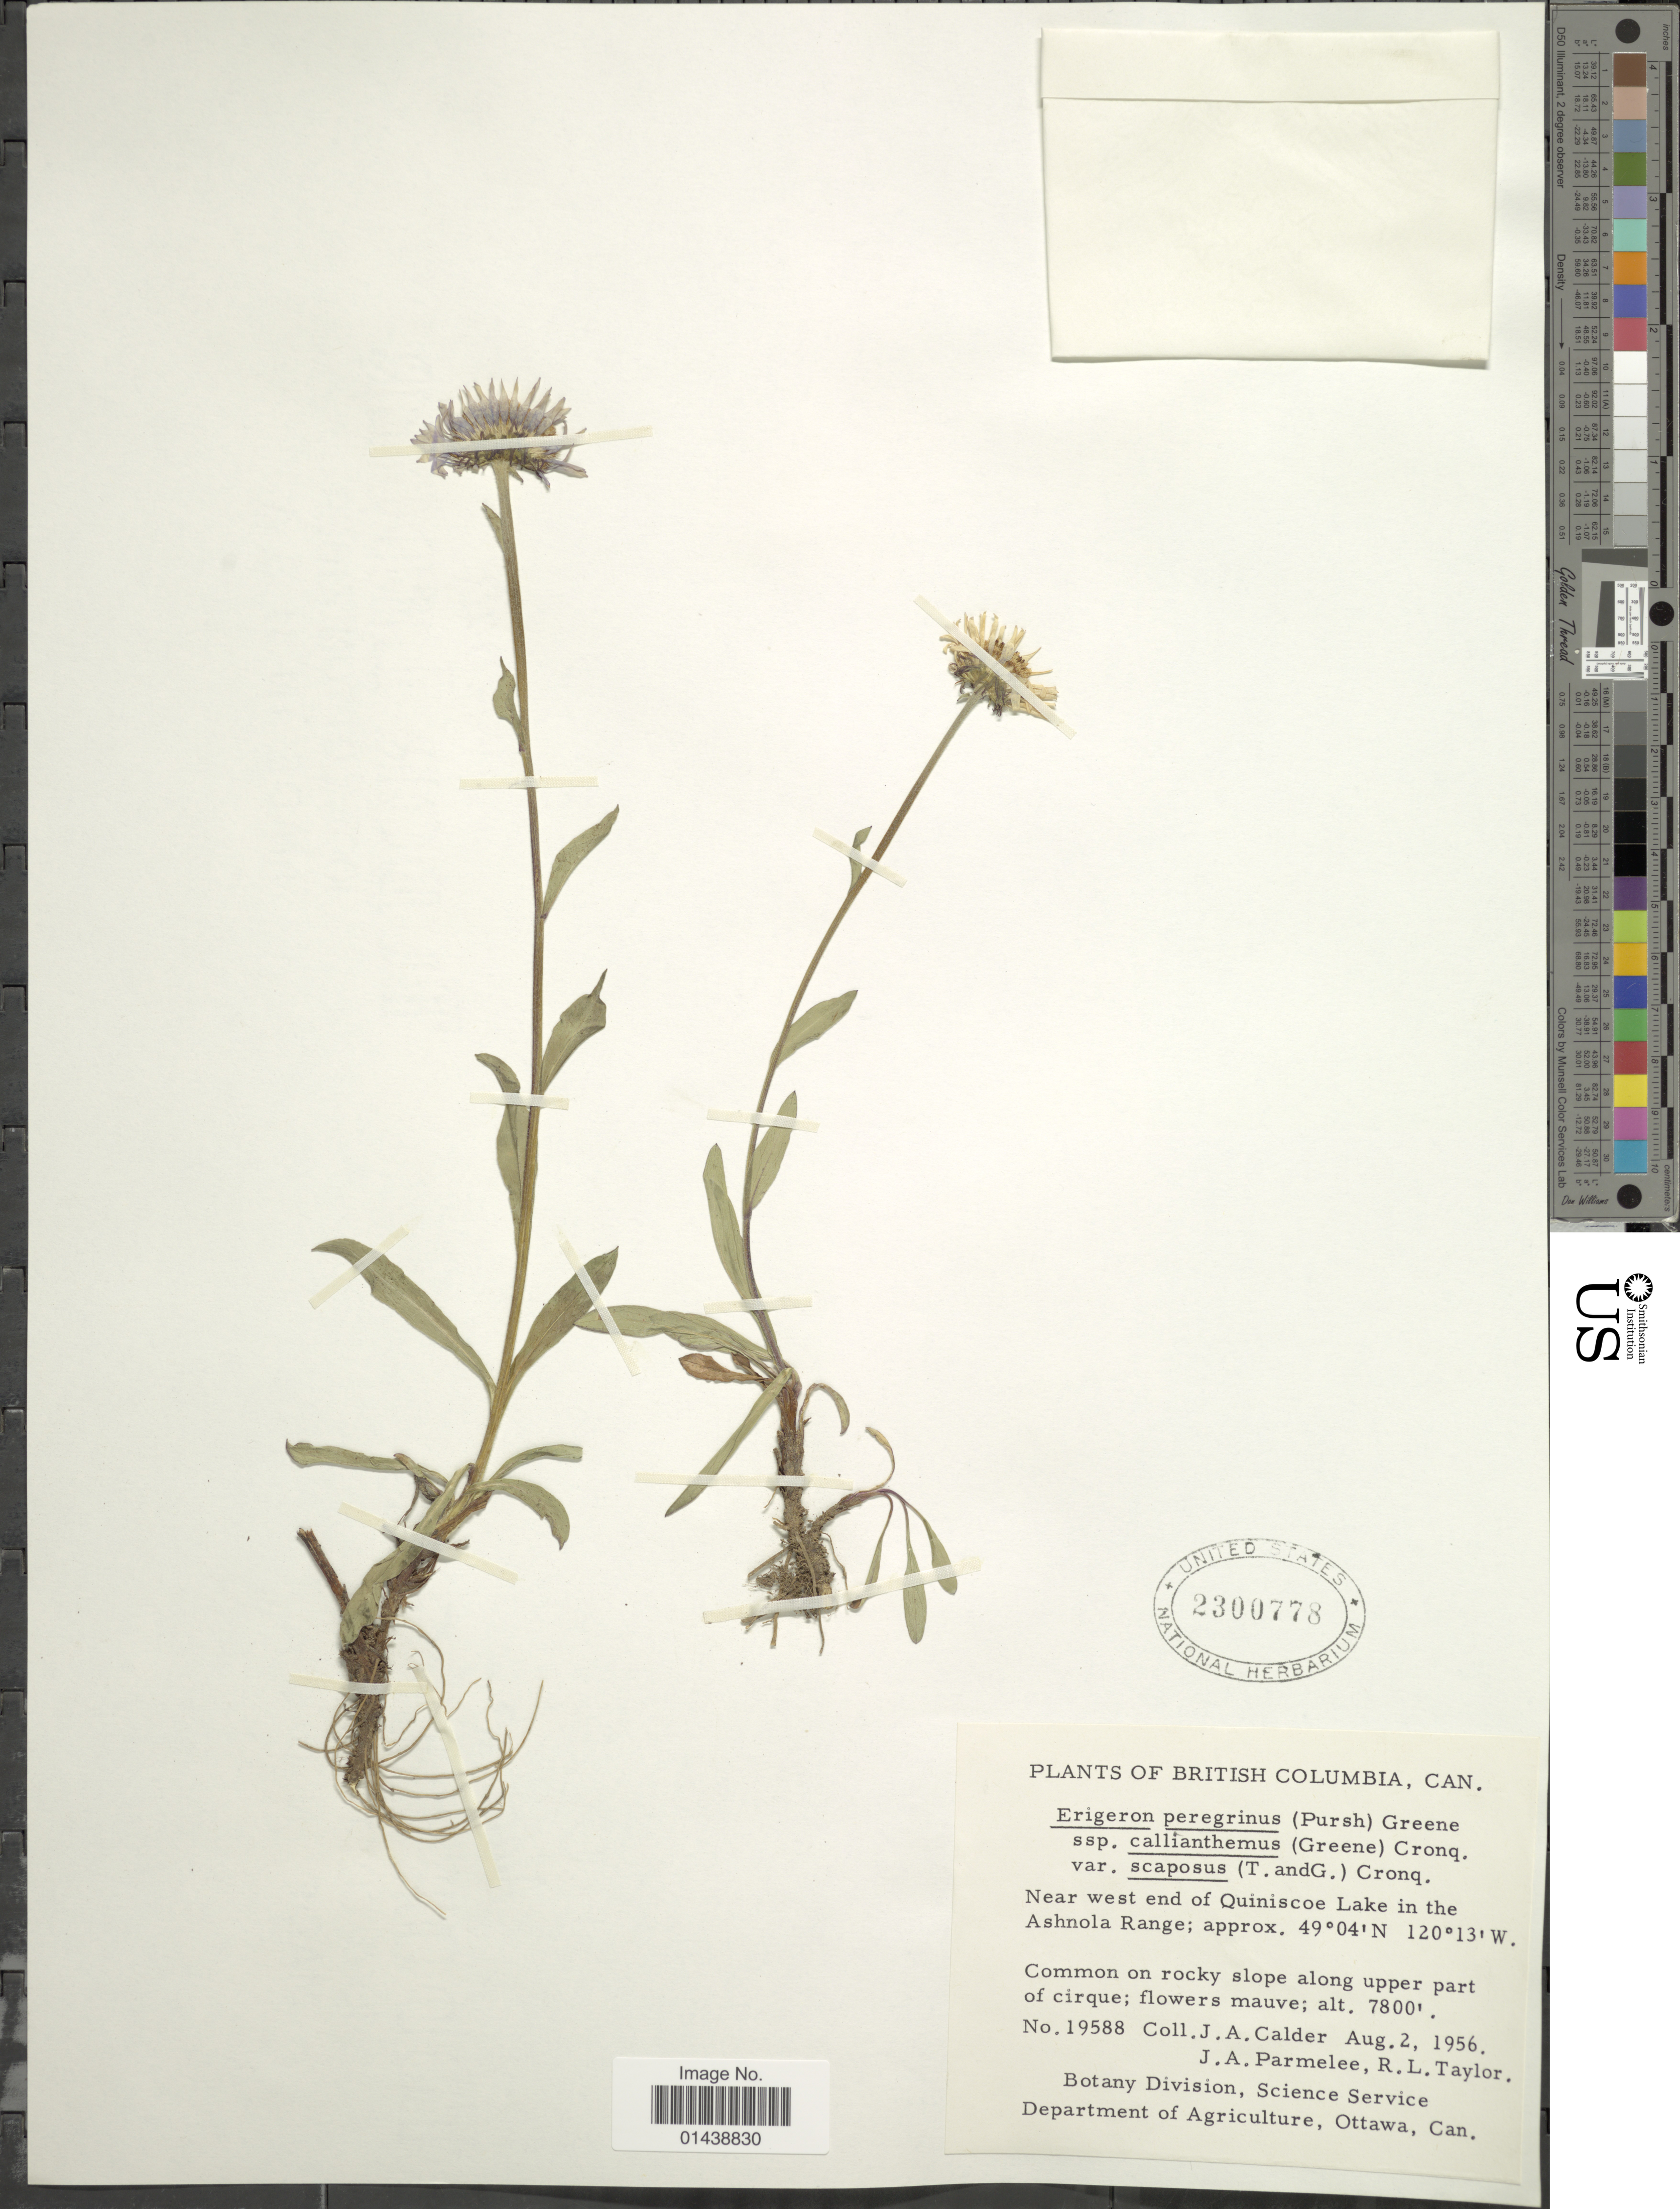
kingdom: Plantae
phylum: Tracheophyta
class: Magnoliopsida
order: Asterales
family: Asteraceae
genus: Erigeron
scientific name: Erigeron peregrinus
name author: (Banks ex Pursh) Greene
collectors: J. A. Calder, J. A. Parmelee & R. Taylor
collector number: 19588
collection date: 1956-08-02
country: Canada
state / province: British Columbia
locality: Near west end of Quiniscoe Lake in the Ashnola Range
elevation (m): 2377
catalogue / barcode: US 2300778